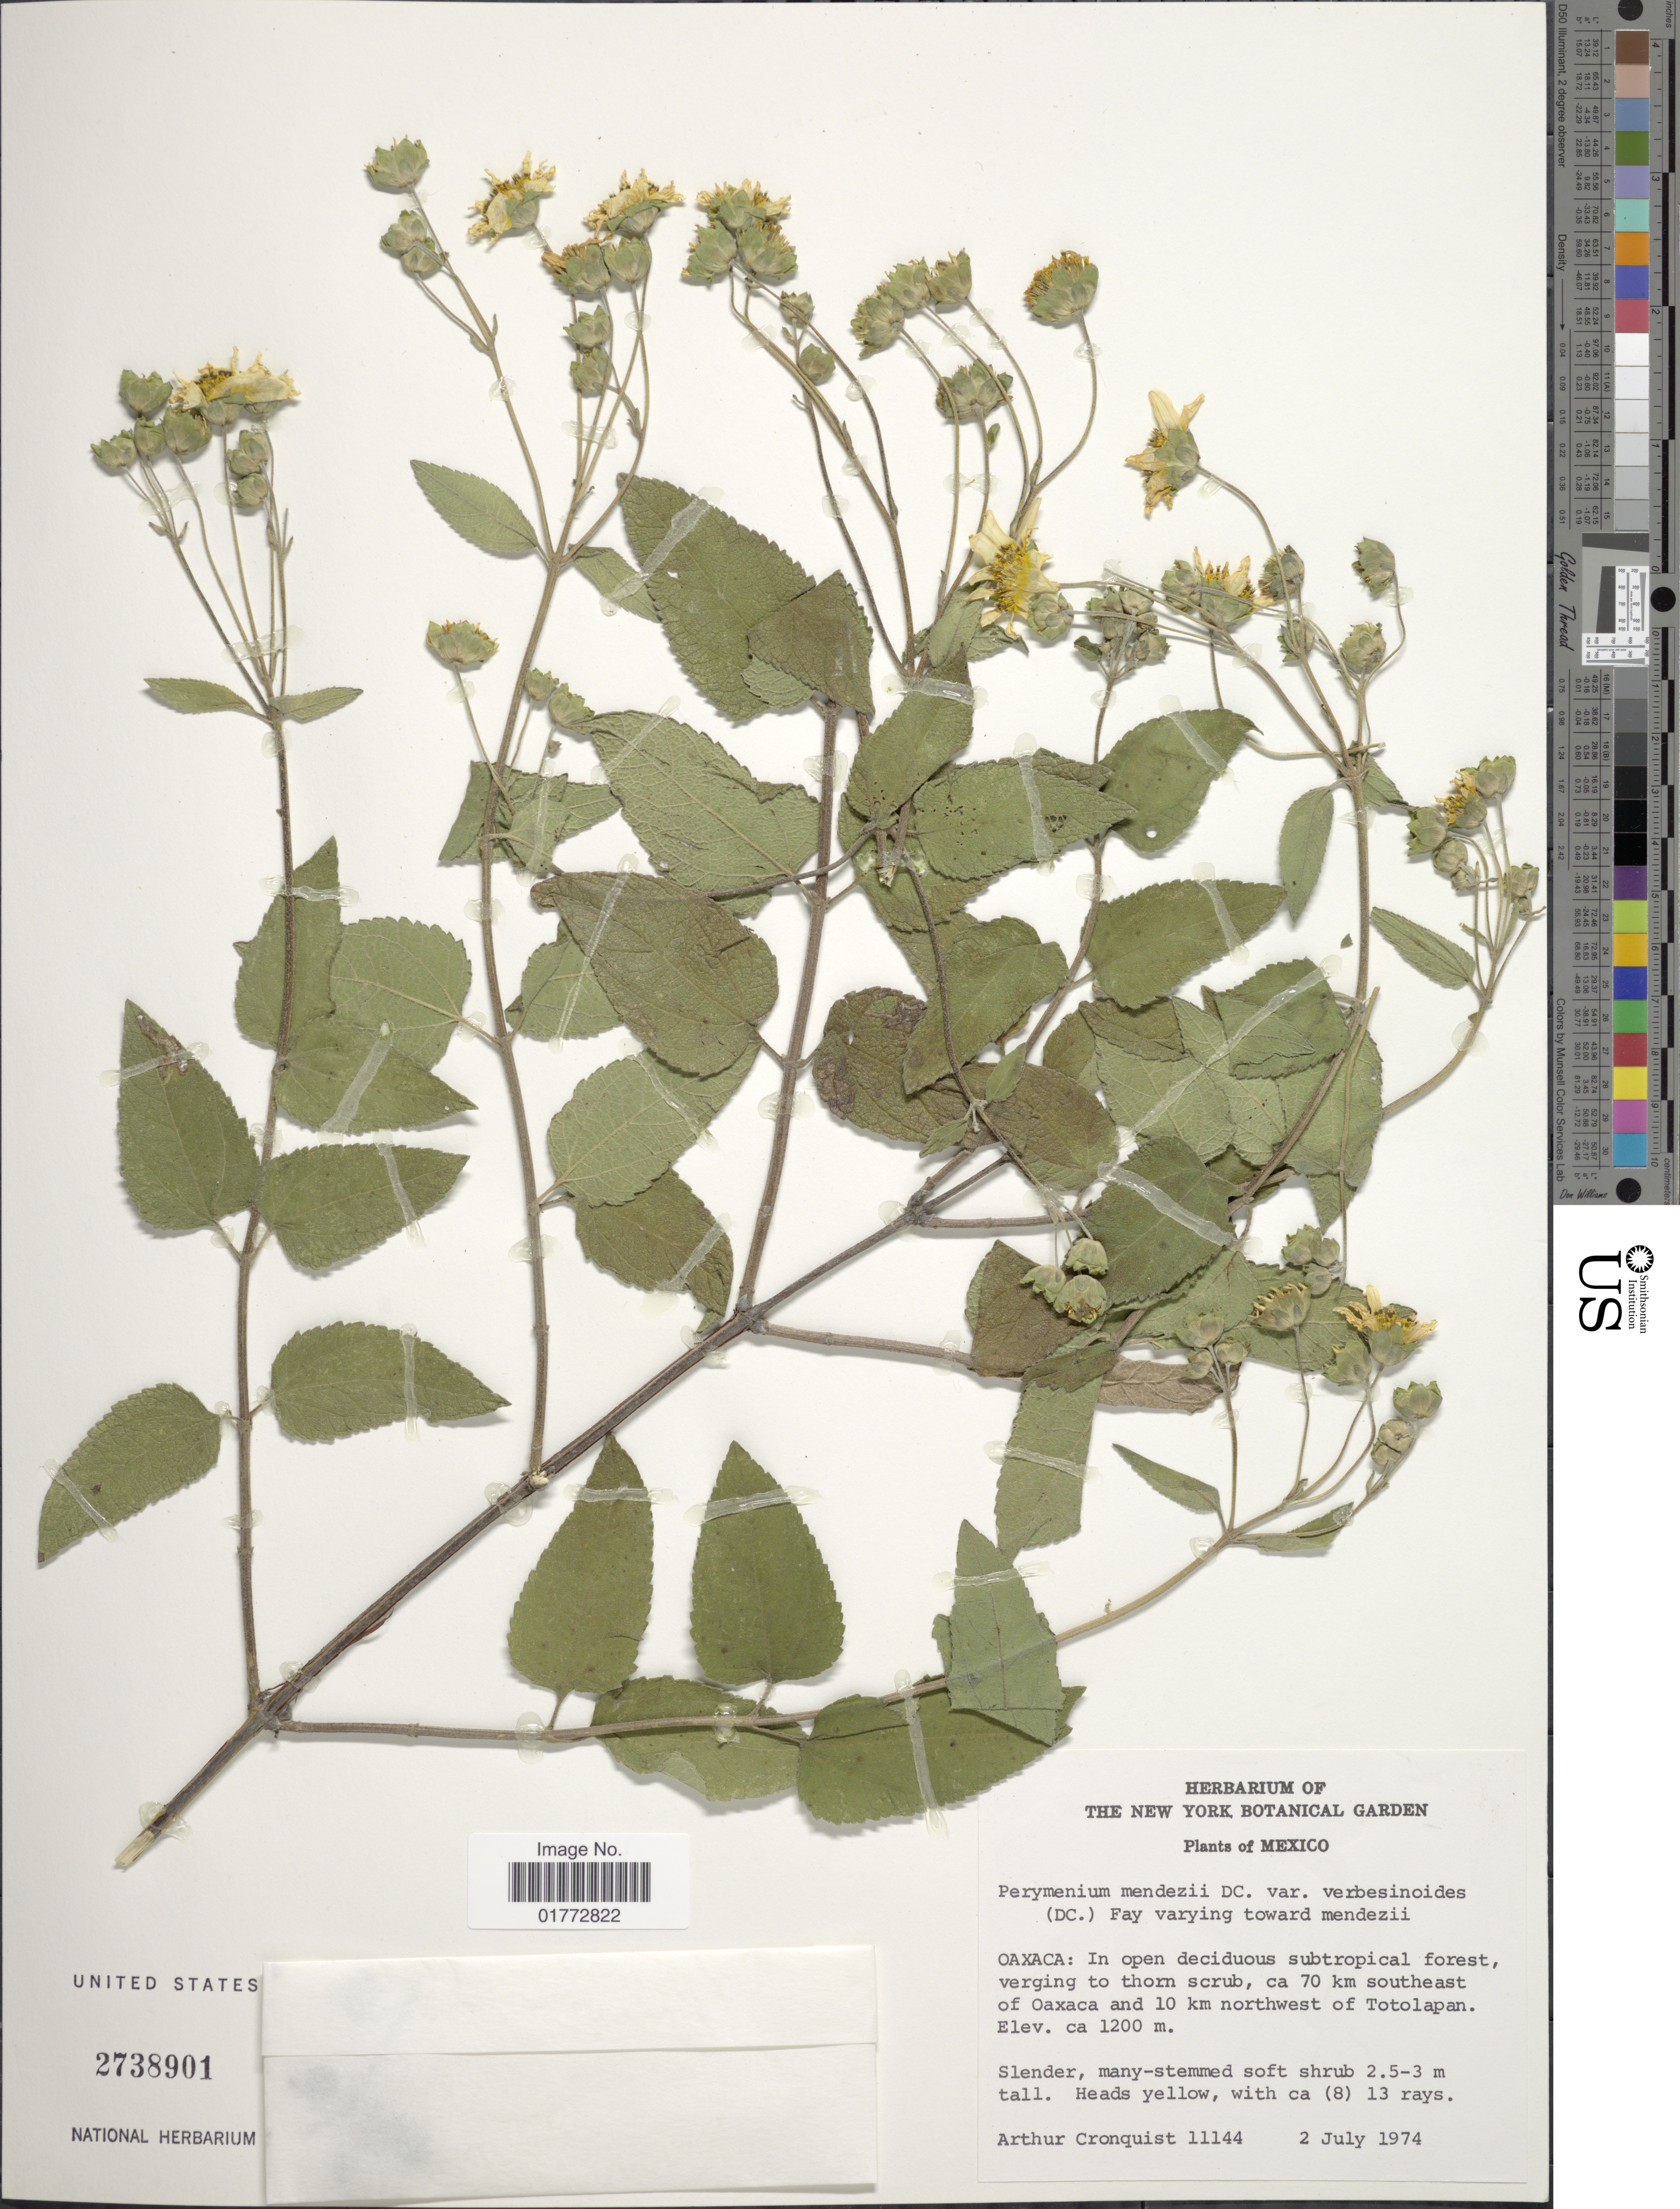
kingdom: Plantae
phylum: Tracheophyta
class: Magnoliopsida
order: Asterales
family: Asteraceae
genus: Perymenium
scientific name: Perymenium mendezii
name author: DC.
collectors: A. J. Cronquist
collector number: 11144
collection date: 1974-07-02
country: Mexico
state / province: Oaxaca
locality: Ca. 70 km southeast of Oaxaca and 10 km northwest of Totolapan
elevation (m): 1200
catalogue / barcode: US 2738901